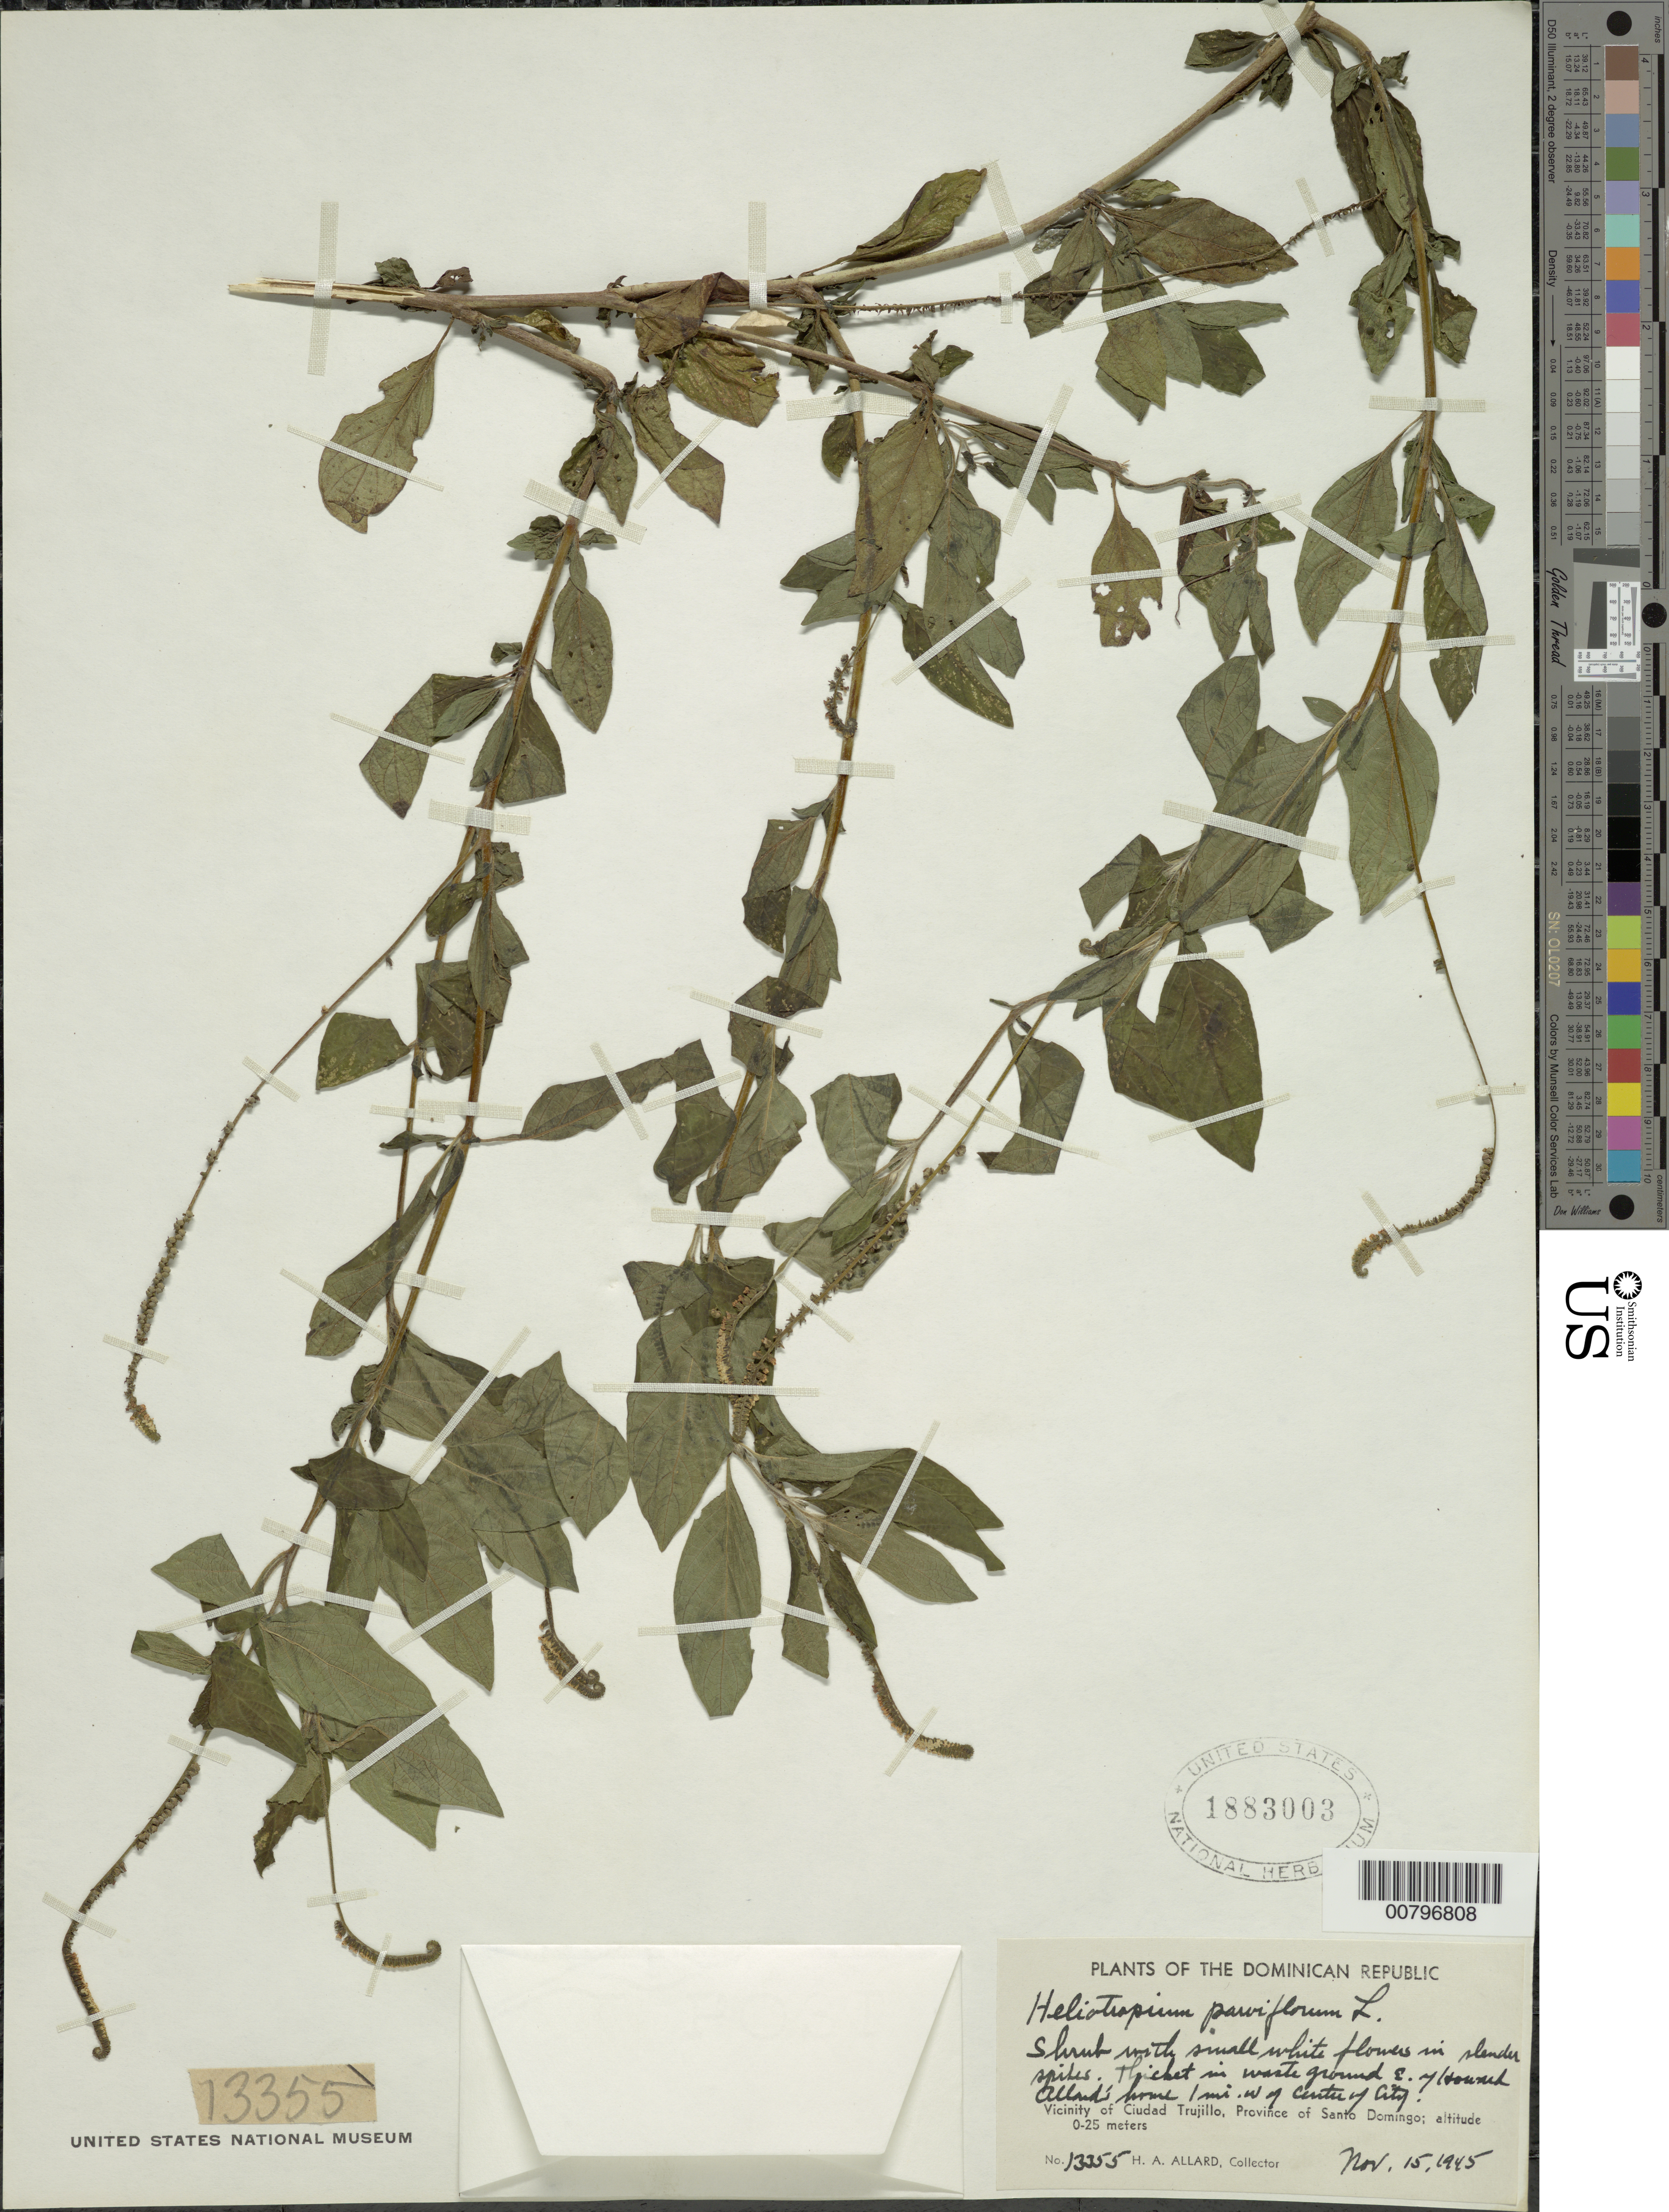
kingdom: Plantae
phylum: Tracheophyta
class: Magnoliopsida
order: Boraginales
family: Heliotropiaceae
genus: Heliotropium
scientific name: Heliotropium parviflorum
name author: L.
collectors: H. A. Allard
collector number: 13355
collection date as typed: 15 Nov 1945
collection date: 1945-11-15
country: Dominican Republic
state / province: Distrito Nacional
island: Hispaniola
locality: Vicinity of Santo Domingo, In waste ground E of Howard Allard's house, 1m W of city center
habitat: Thickets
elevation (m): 0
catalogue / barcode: US 1883003